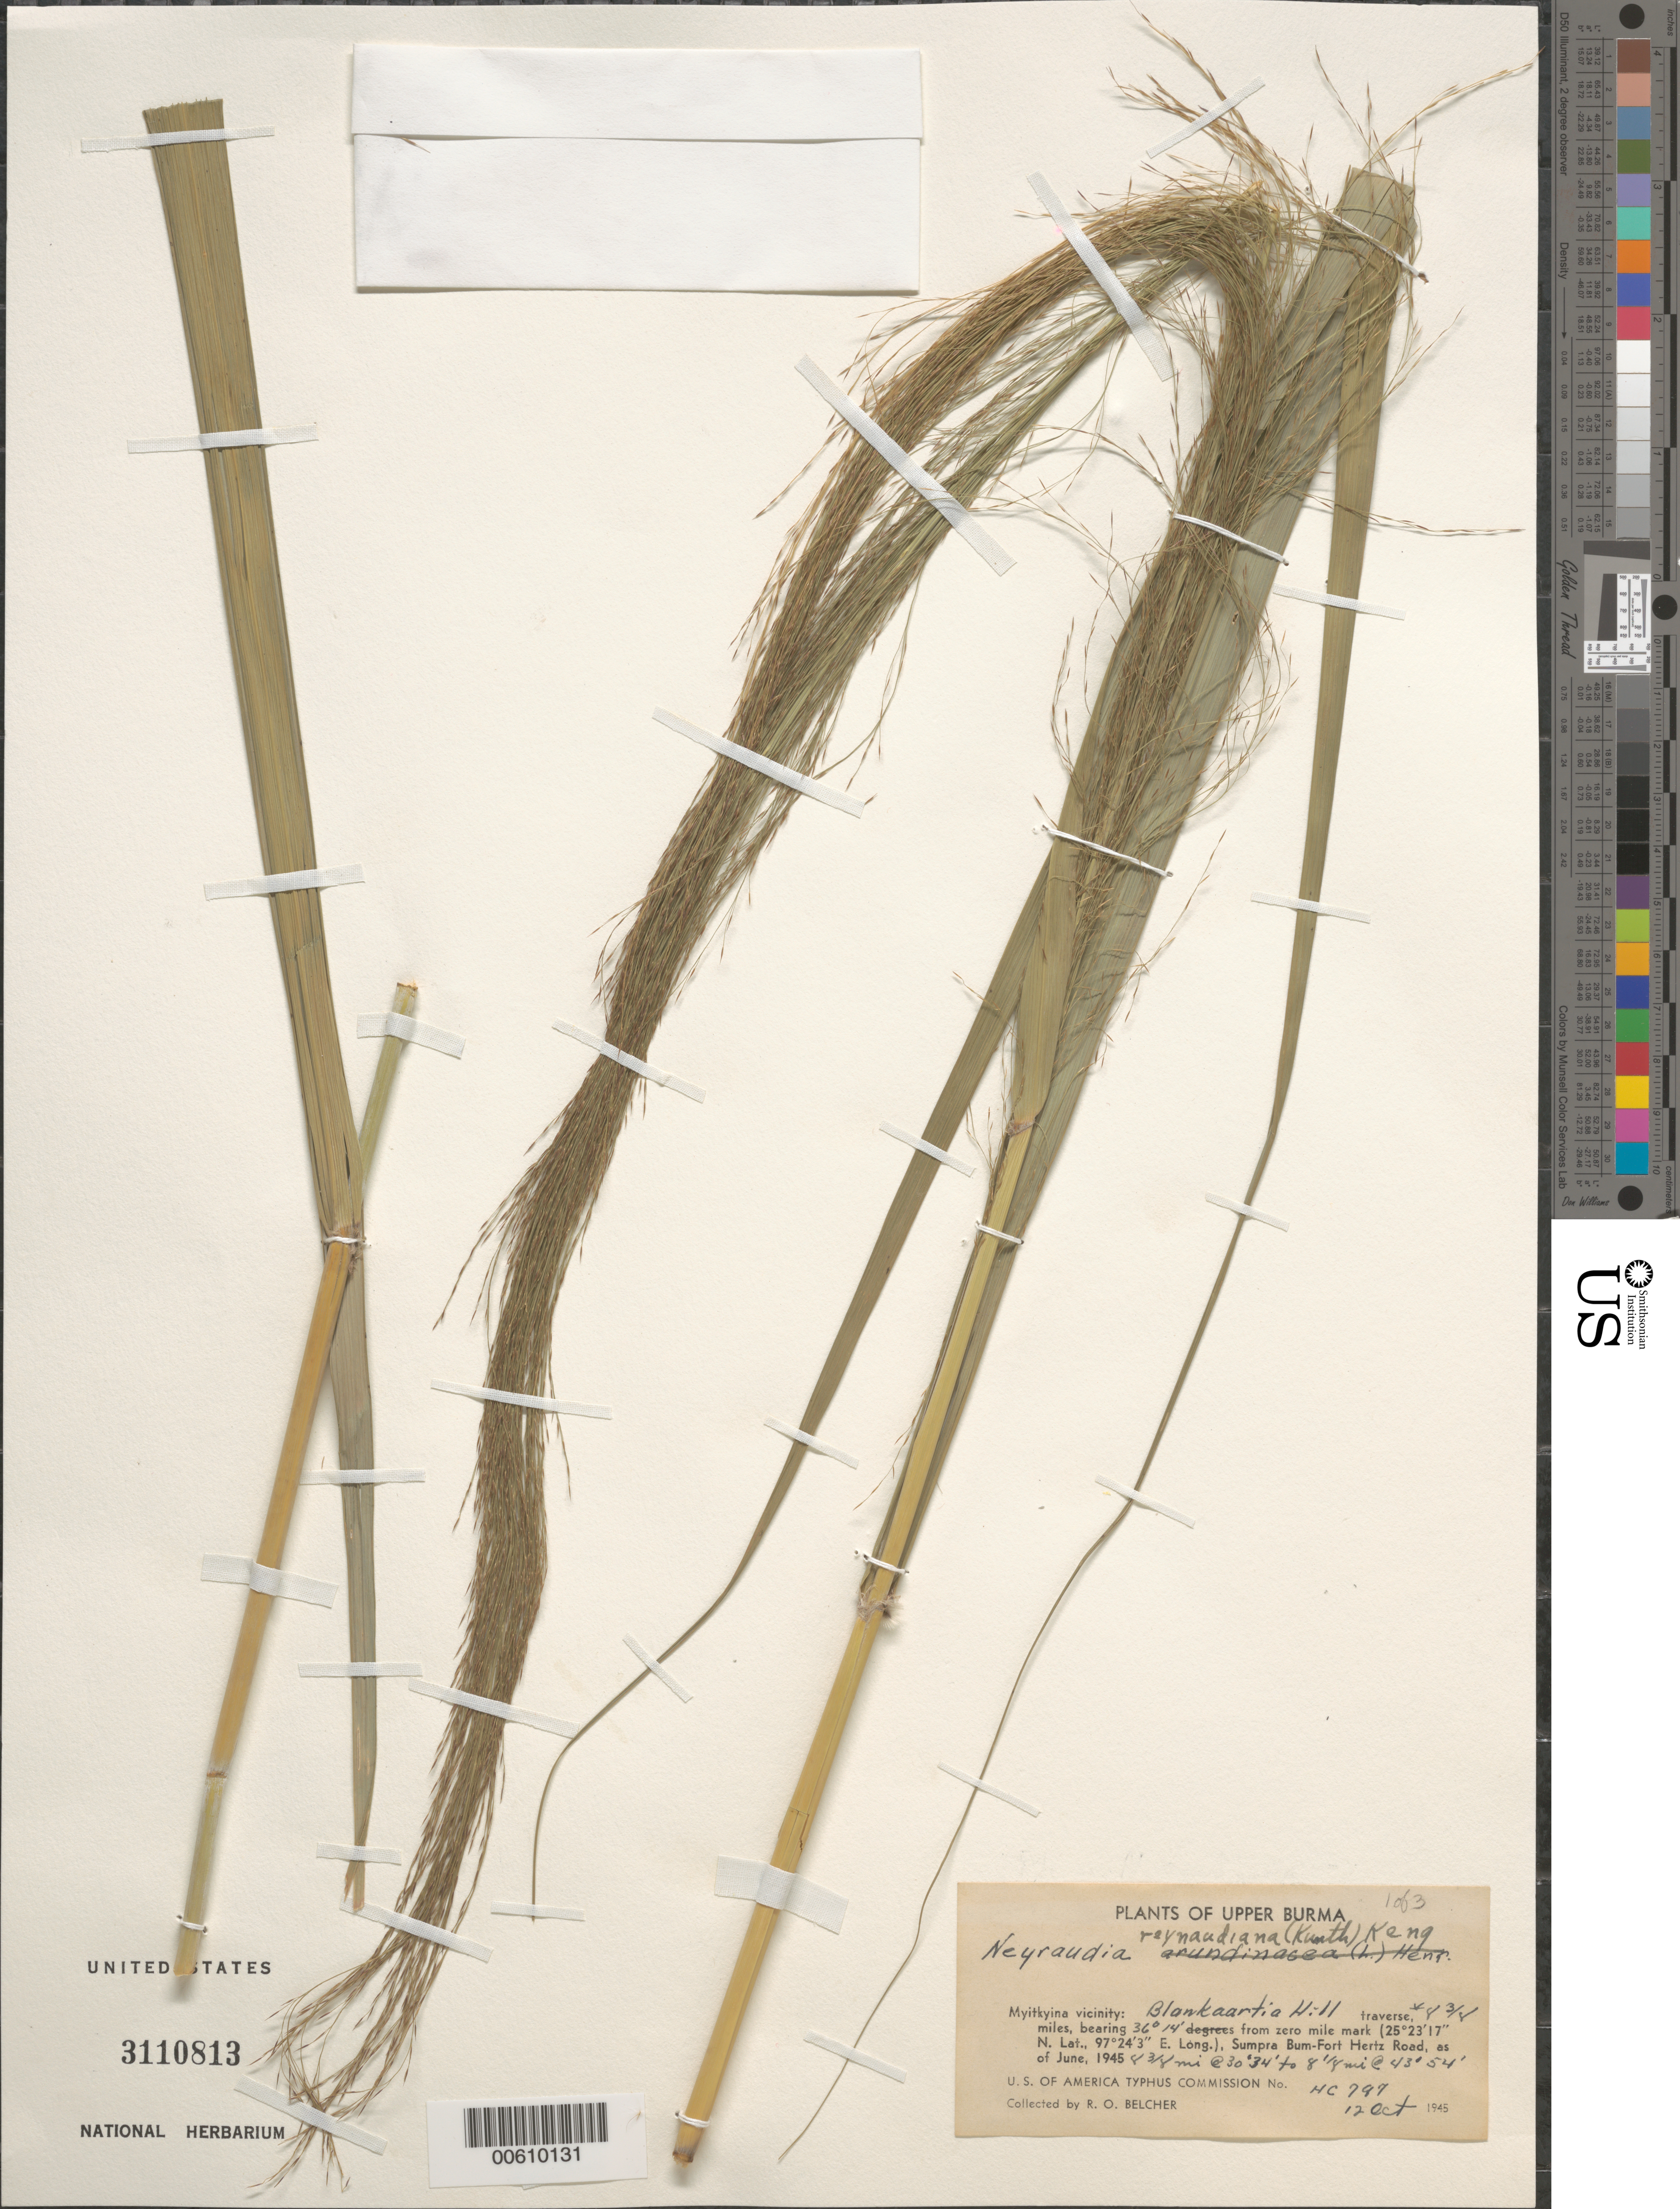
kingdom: Plantae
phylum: Tracheophyta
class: Liliopsida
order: Poales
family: Poaceae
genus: Neyraudia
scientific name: Neyraudia reynaudiana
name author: (Kunth) Keng ex Hitchc.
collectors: R. Belcher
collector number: HC 797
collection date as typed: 12 Oct 1945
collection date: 1945-10-12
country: Myanmar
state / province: Kachin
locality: Myitkyina, Blankaartia Hill, Sumpra Bum-Fort Hertz Road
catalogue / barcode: US 3110813